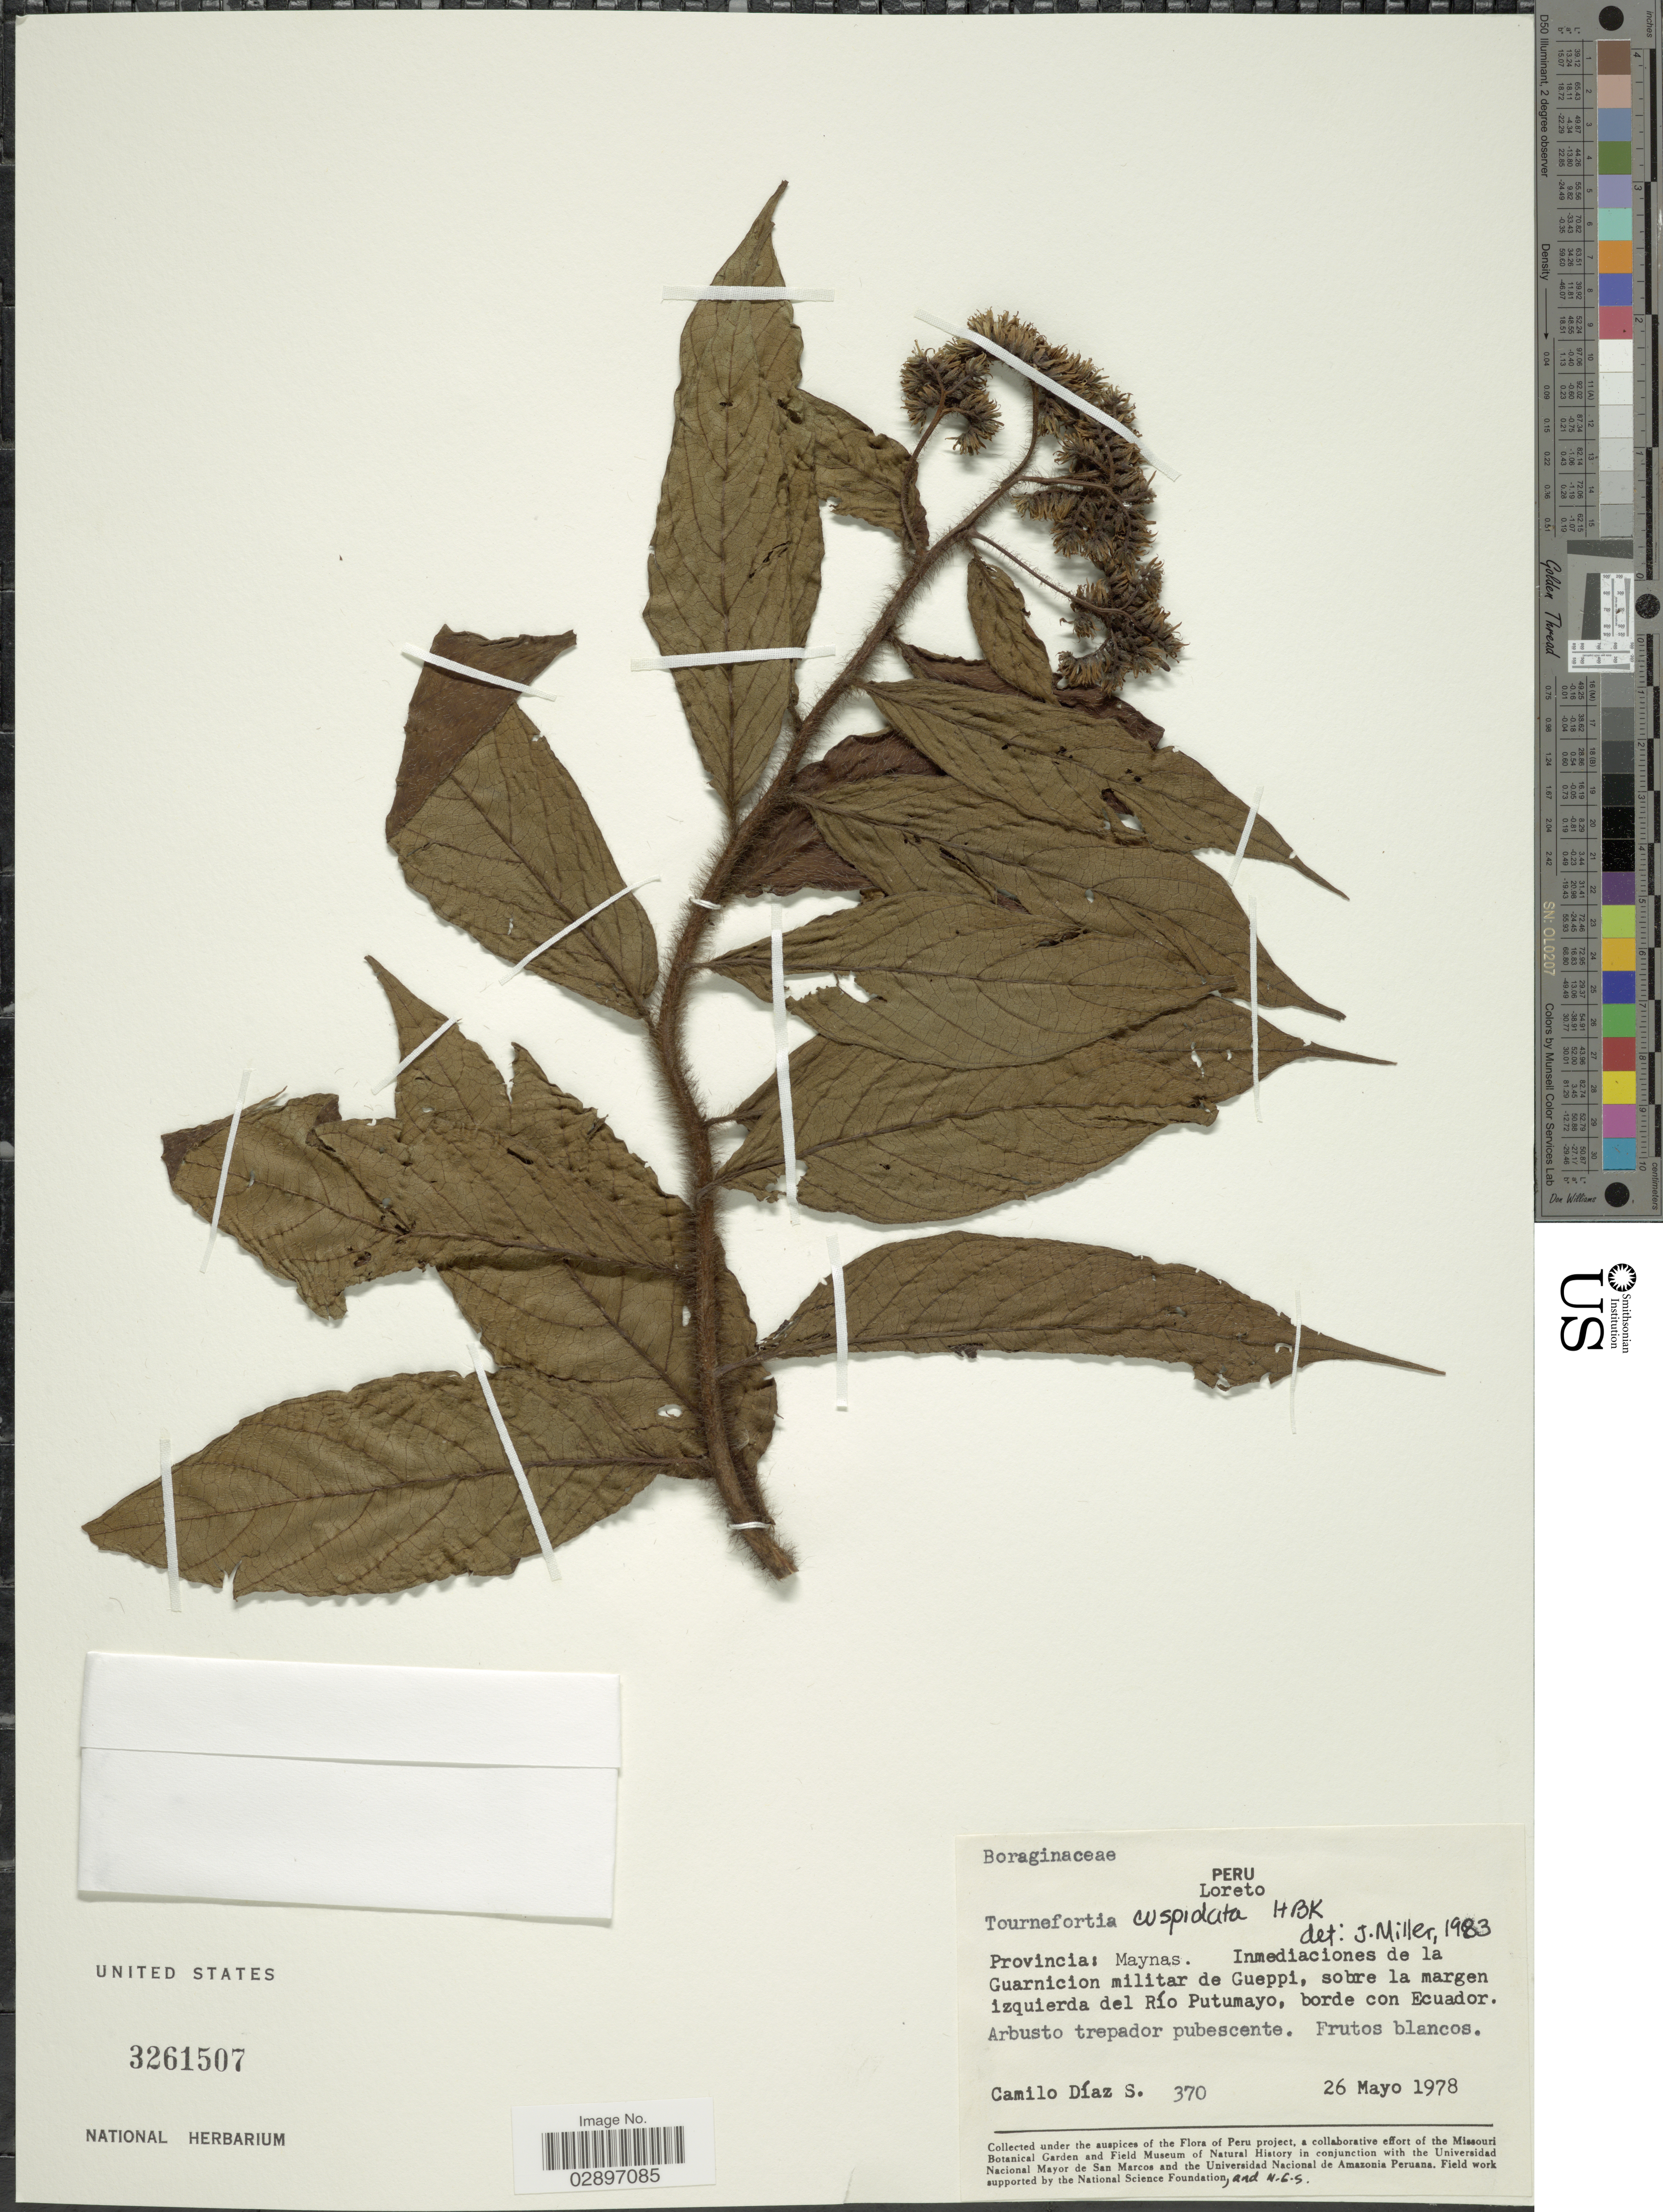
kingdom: Plantae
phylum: Tracheophyta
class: Magnoliopsida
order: Boraginales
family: Heliotropiaceae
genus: Tournefortia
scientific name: Tournefortia cuspidata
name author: Kunth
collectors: C. Díaz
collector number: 370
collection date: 1978-05-26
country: Peru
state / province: Loreto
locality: Provincia: Maynas. Inmediaciones de la Guarnicion militar de Gueppi, sobre la margen izquierda del Río Putumayo, borde con Ecuador.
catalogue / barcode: US 3261507